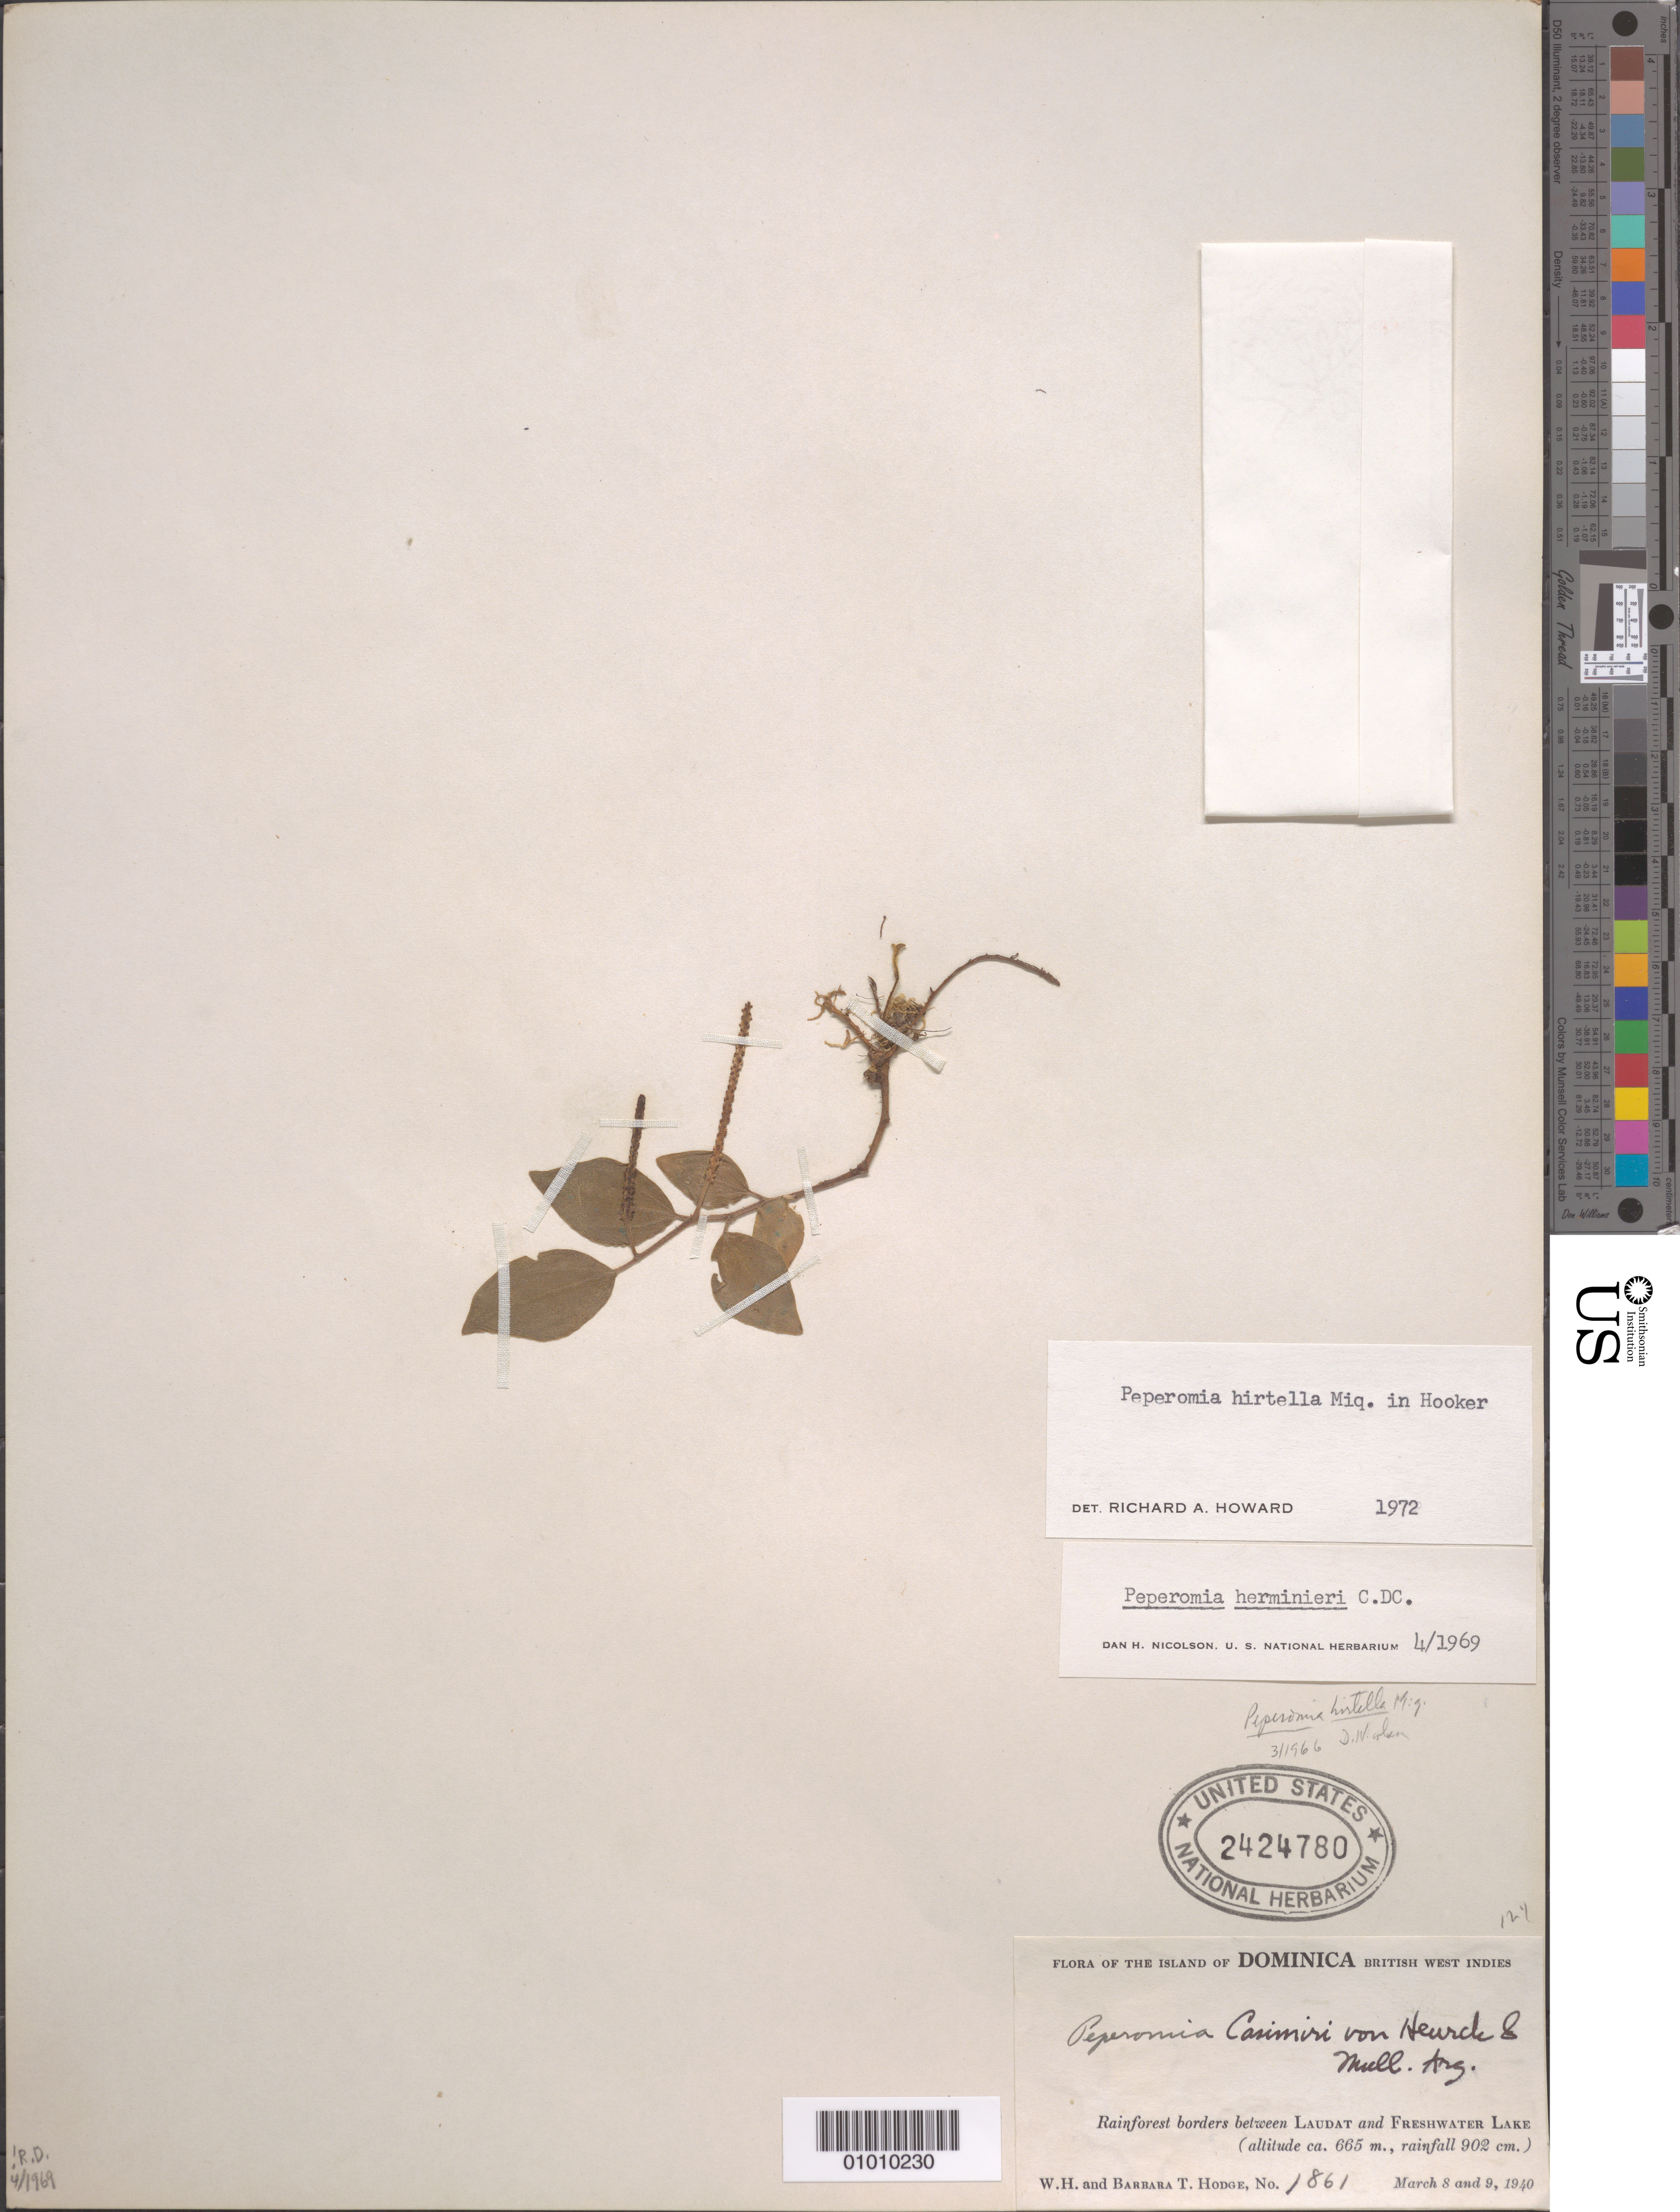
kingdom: Plantae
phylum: Tracheophyta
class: Magnoliopsida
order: Piperales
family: Piperaceae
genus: Peperomia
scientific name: Peperomia hirtella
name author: Miq.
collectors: B. Hodge & W. Hodge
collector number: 1861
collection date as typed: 08 Mar 1940 to 09 Mar 1940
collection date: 1940-03-08/1940-03-09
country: Dominica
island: Dominica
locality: Rainforest borders between Laudat and Freshwater Lake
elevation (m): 665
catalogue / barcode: US 2424780